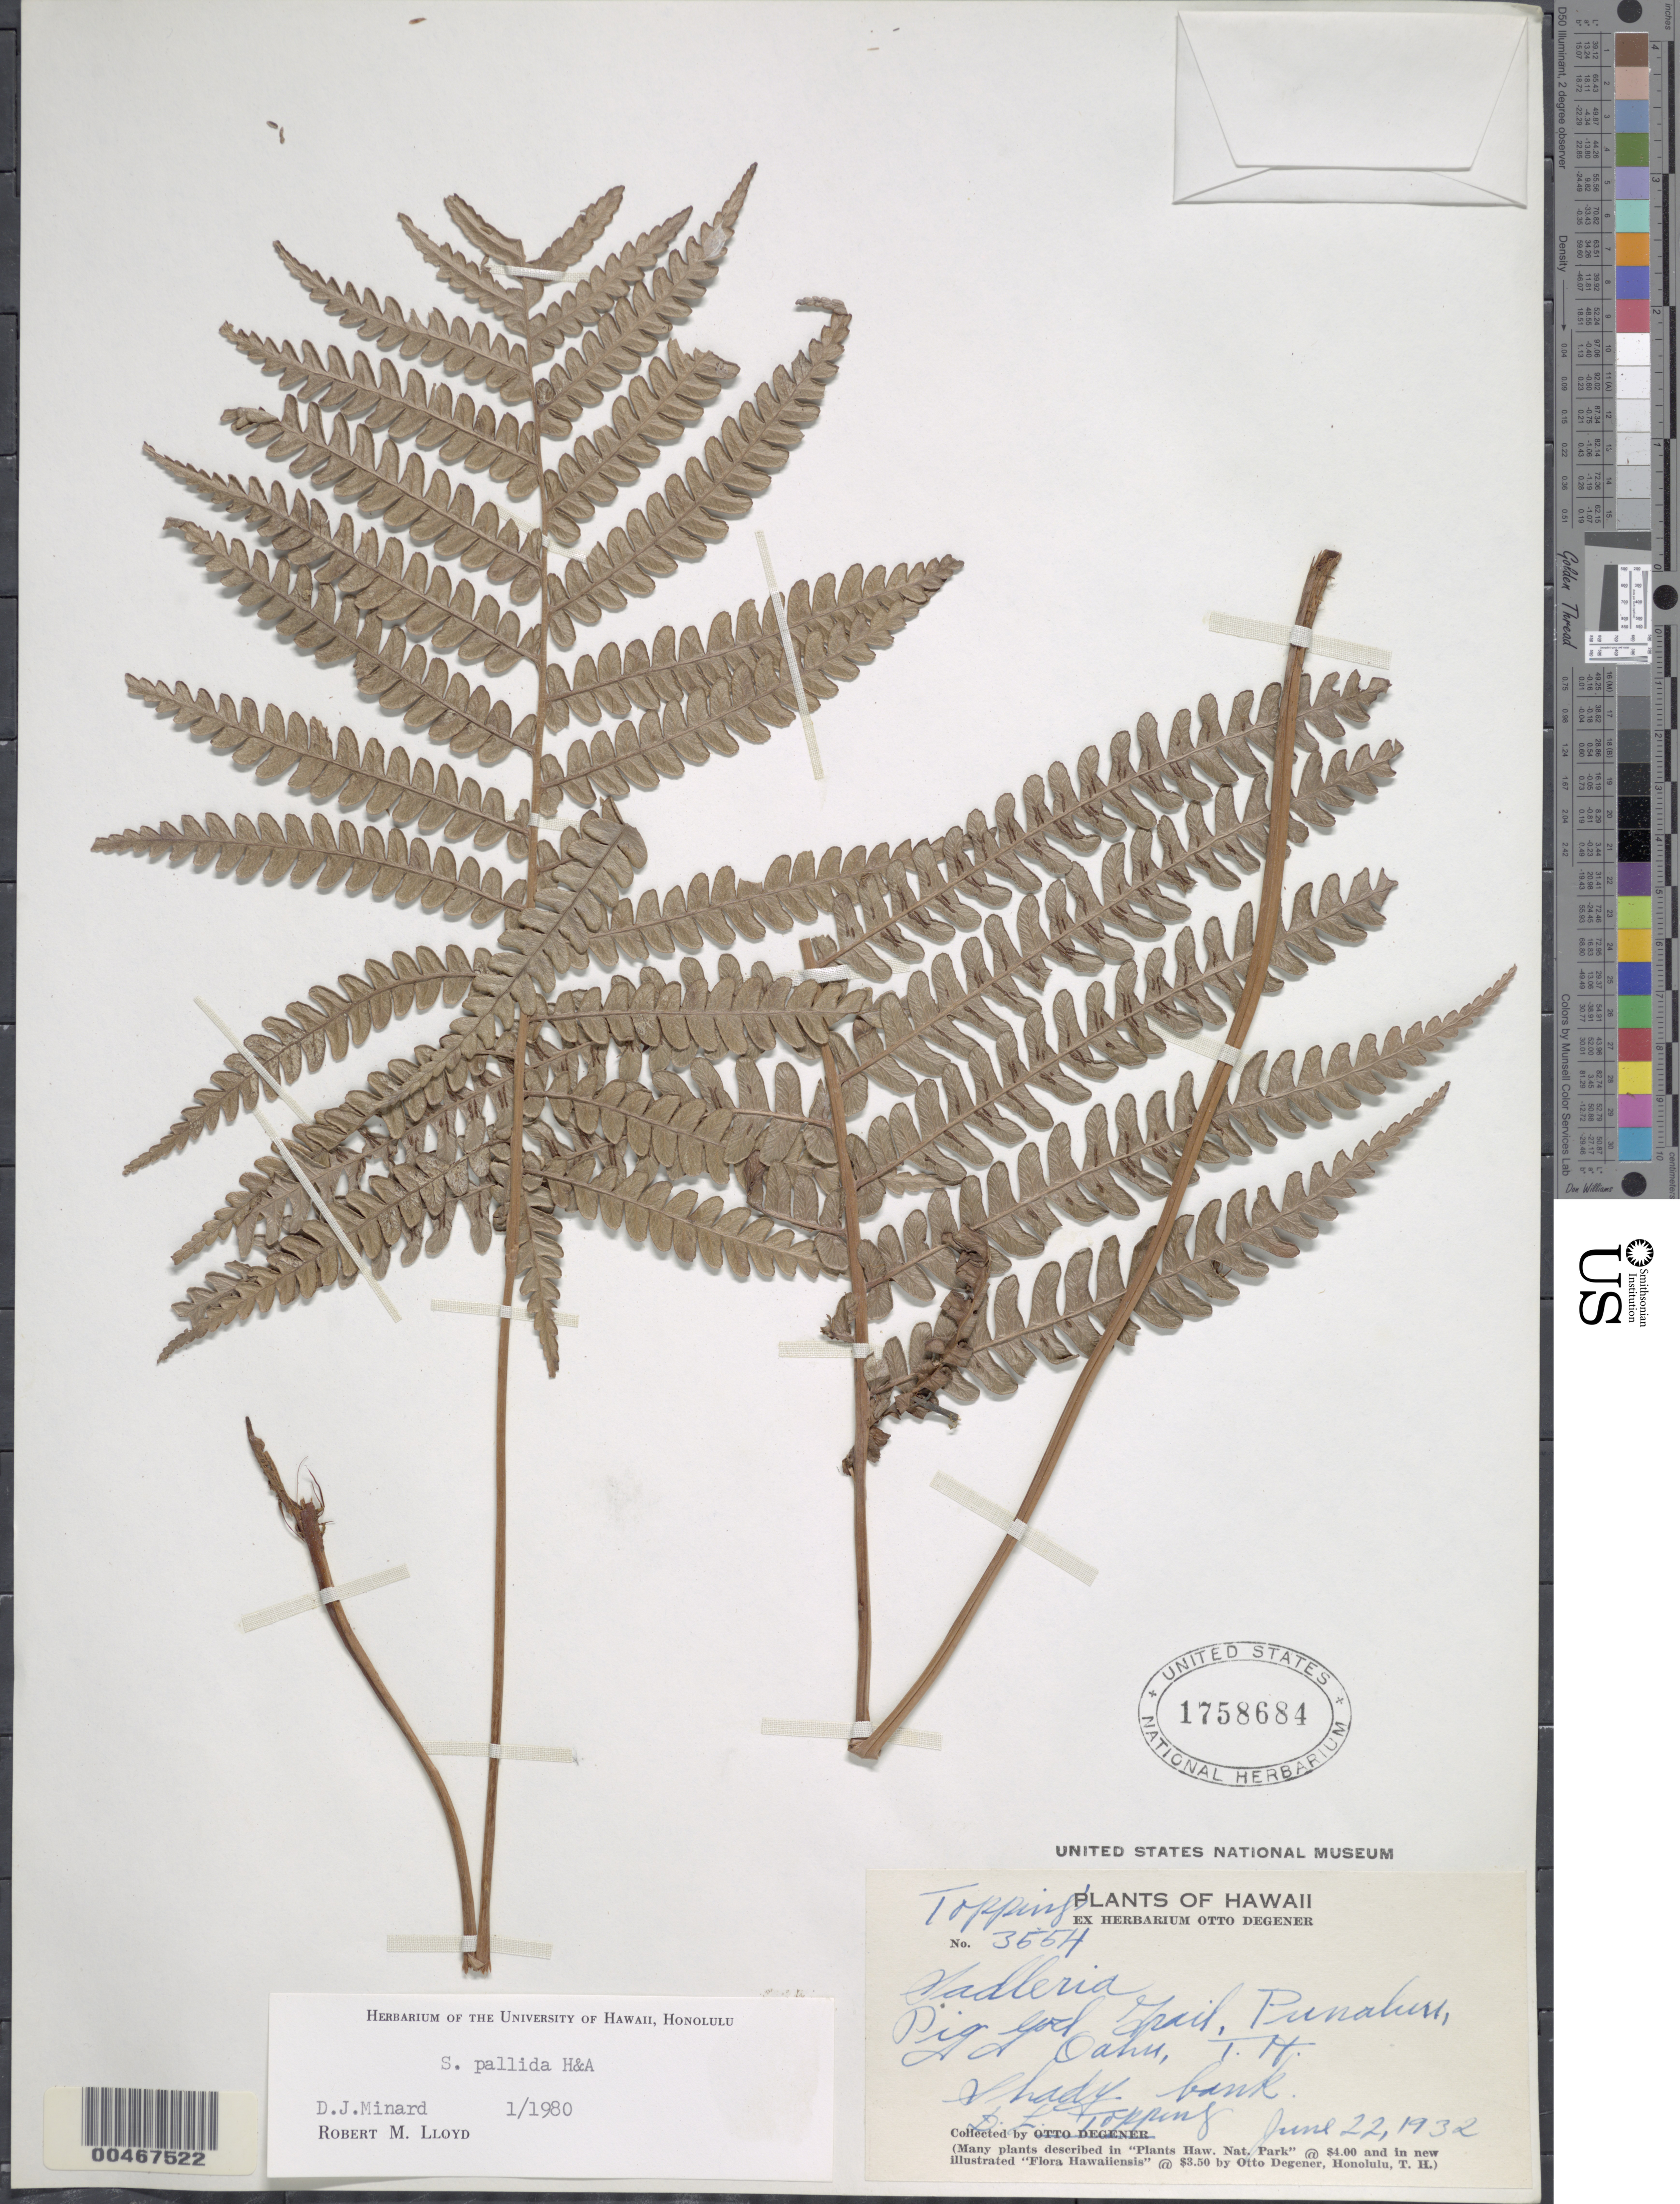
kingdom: Plantae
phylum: Tracheophyta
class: Polypodiopsida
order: Polypodiales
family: Blechnaceae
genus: Sadleria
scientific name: Sadleria pallida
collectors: D. L. Topping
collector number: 3554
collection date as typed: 22 Jun 1932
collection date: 1932-06-22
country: United States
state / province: Hawaii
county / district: Honolulu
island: Oahu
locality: Pig God Trail, Paunaluu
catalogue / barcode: US 1758684